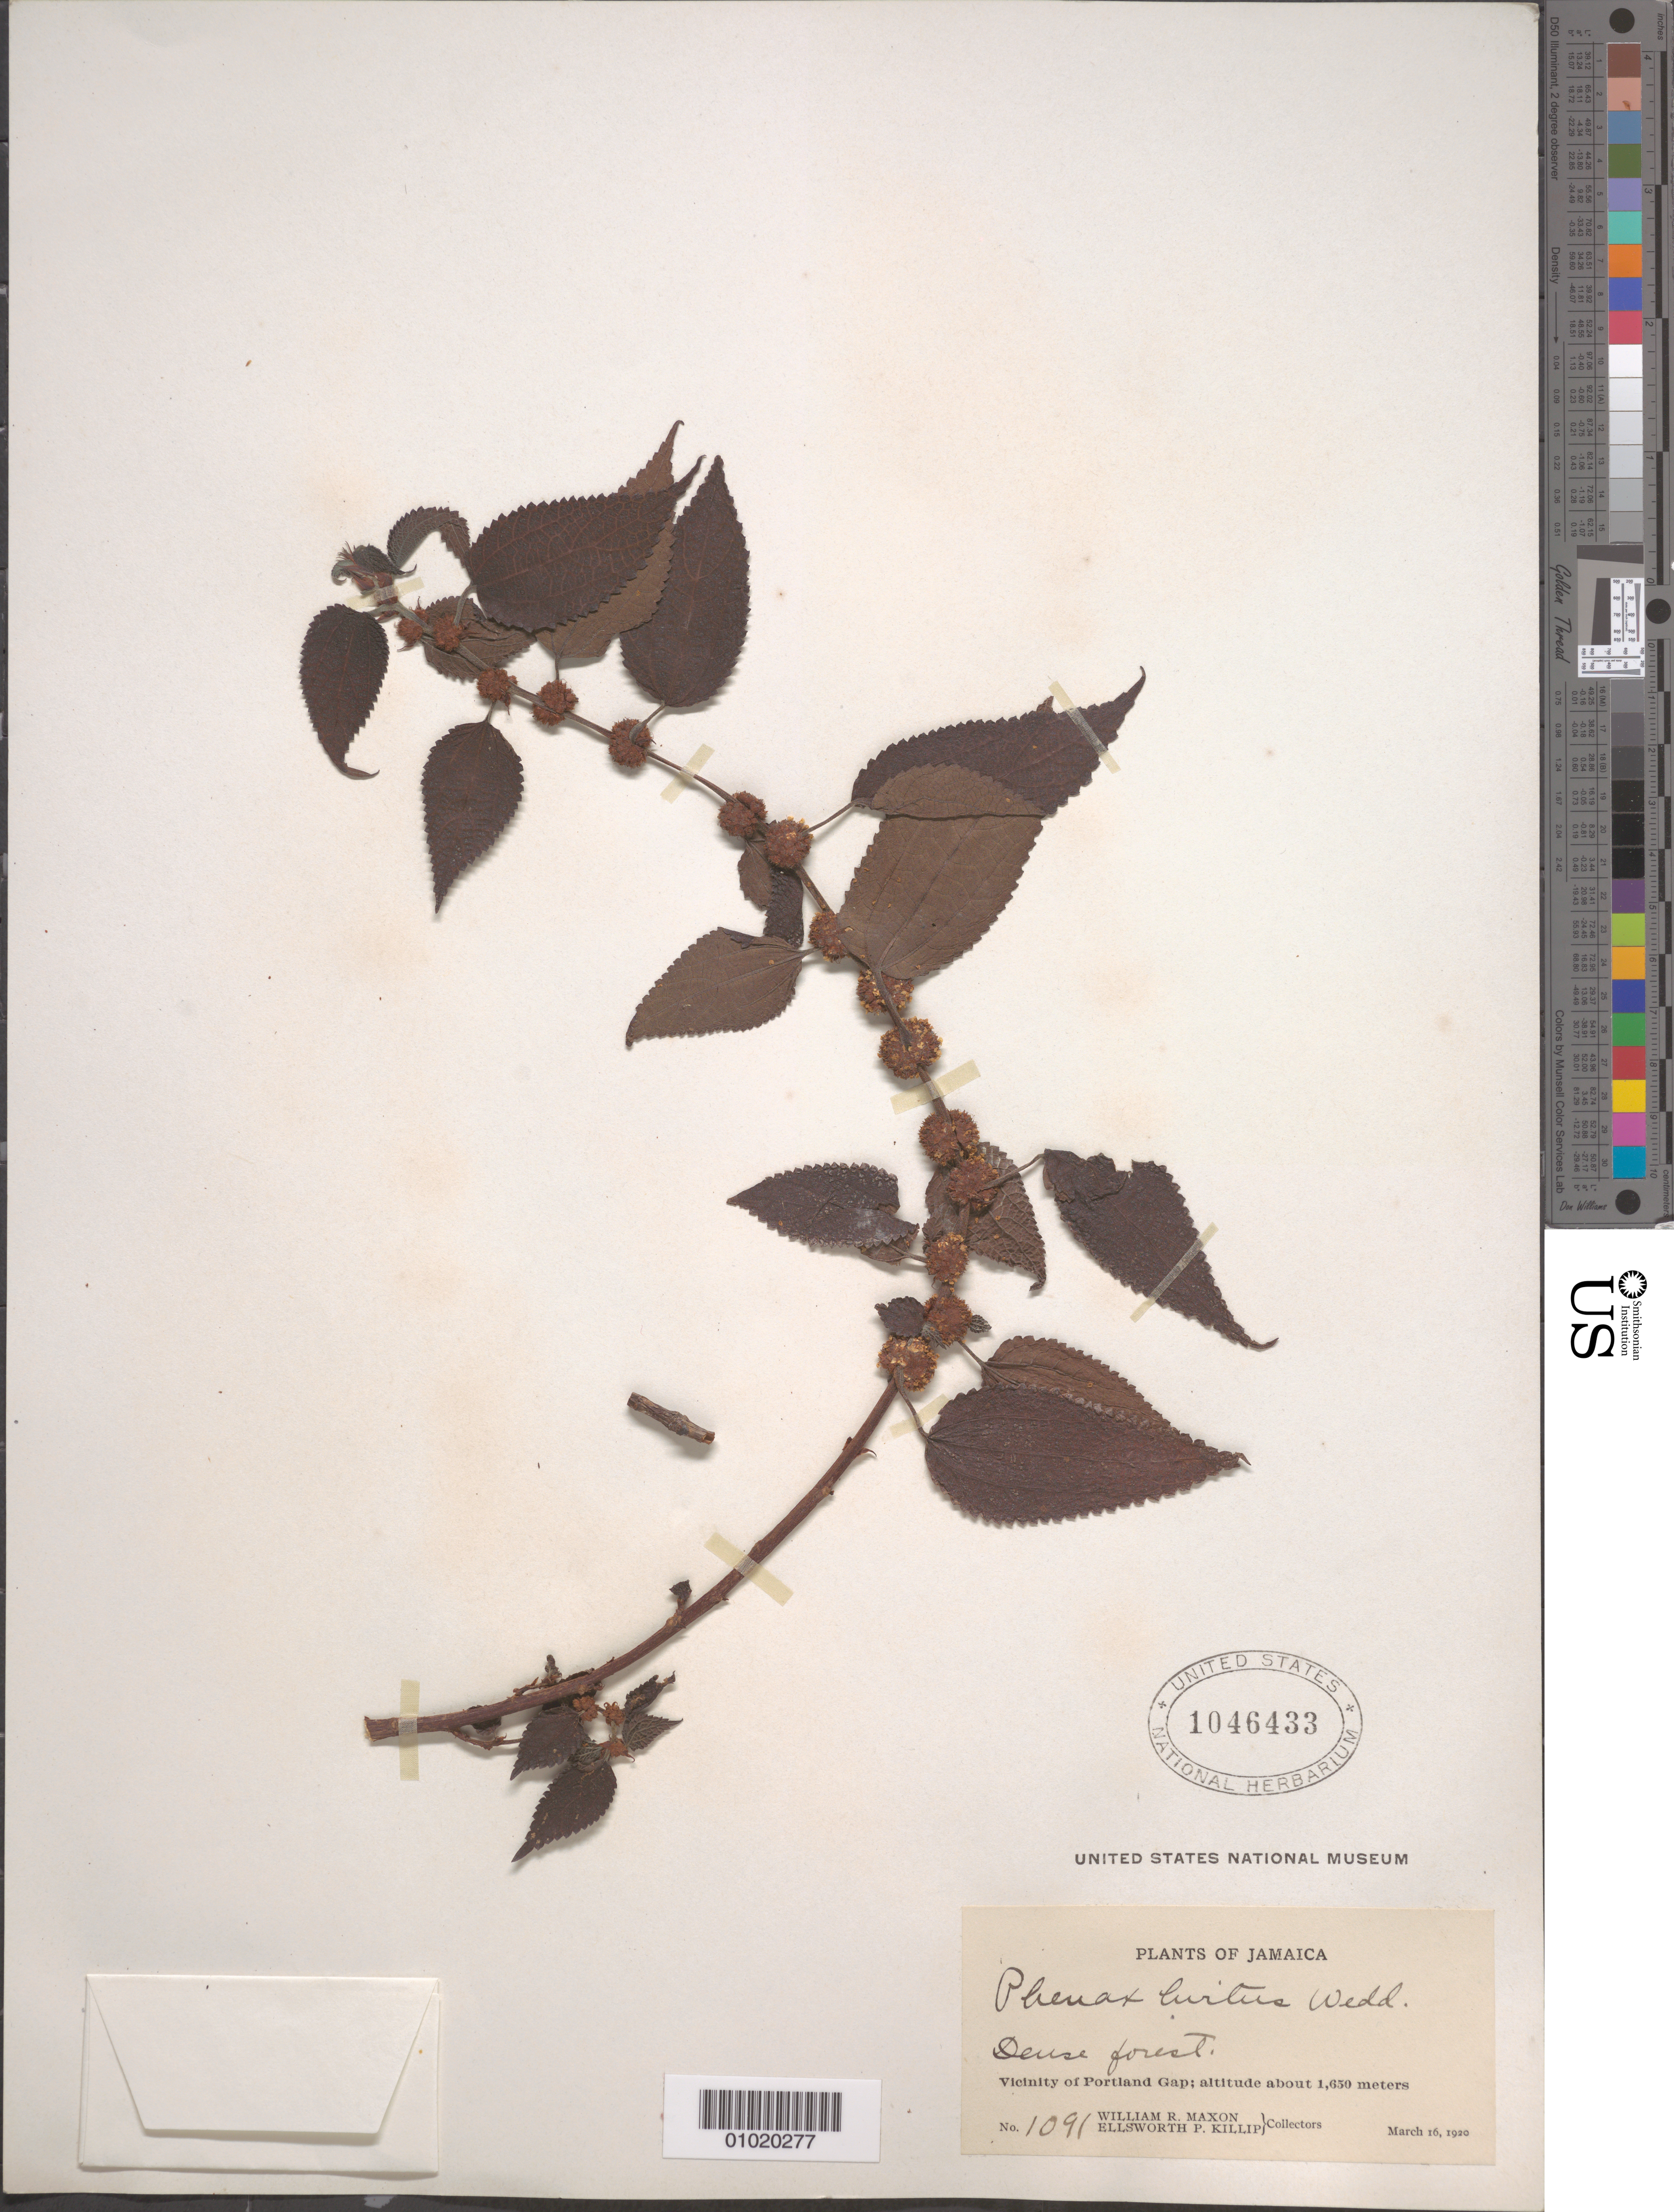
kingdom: Plantae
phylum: Tracheophyta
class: Magnoliopsida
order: Rosales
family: Urticaceae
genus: Phenax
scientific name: Phenax hirtus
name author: (Sw.) Wedd.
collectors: W. R. Maxon & E. P. Killip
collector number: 1091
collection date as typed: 16 Mar 1920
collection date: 1920-03-16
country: Jamaica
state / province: Portland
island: Jamaica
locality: Vicinity of Portland Gap. Dense forest.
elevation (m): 1650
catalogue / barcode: US 1046433